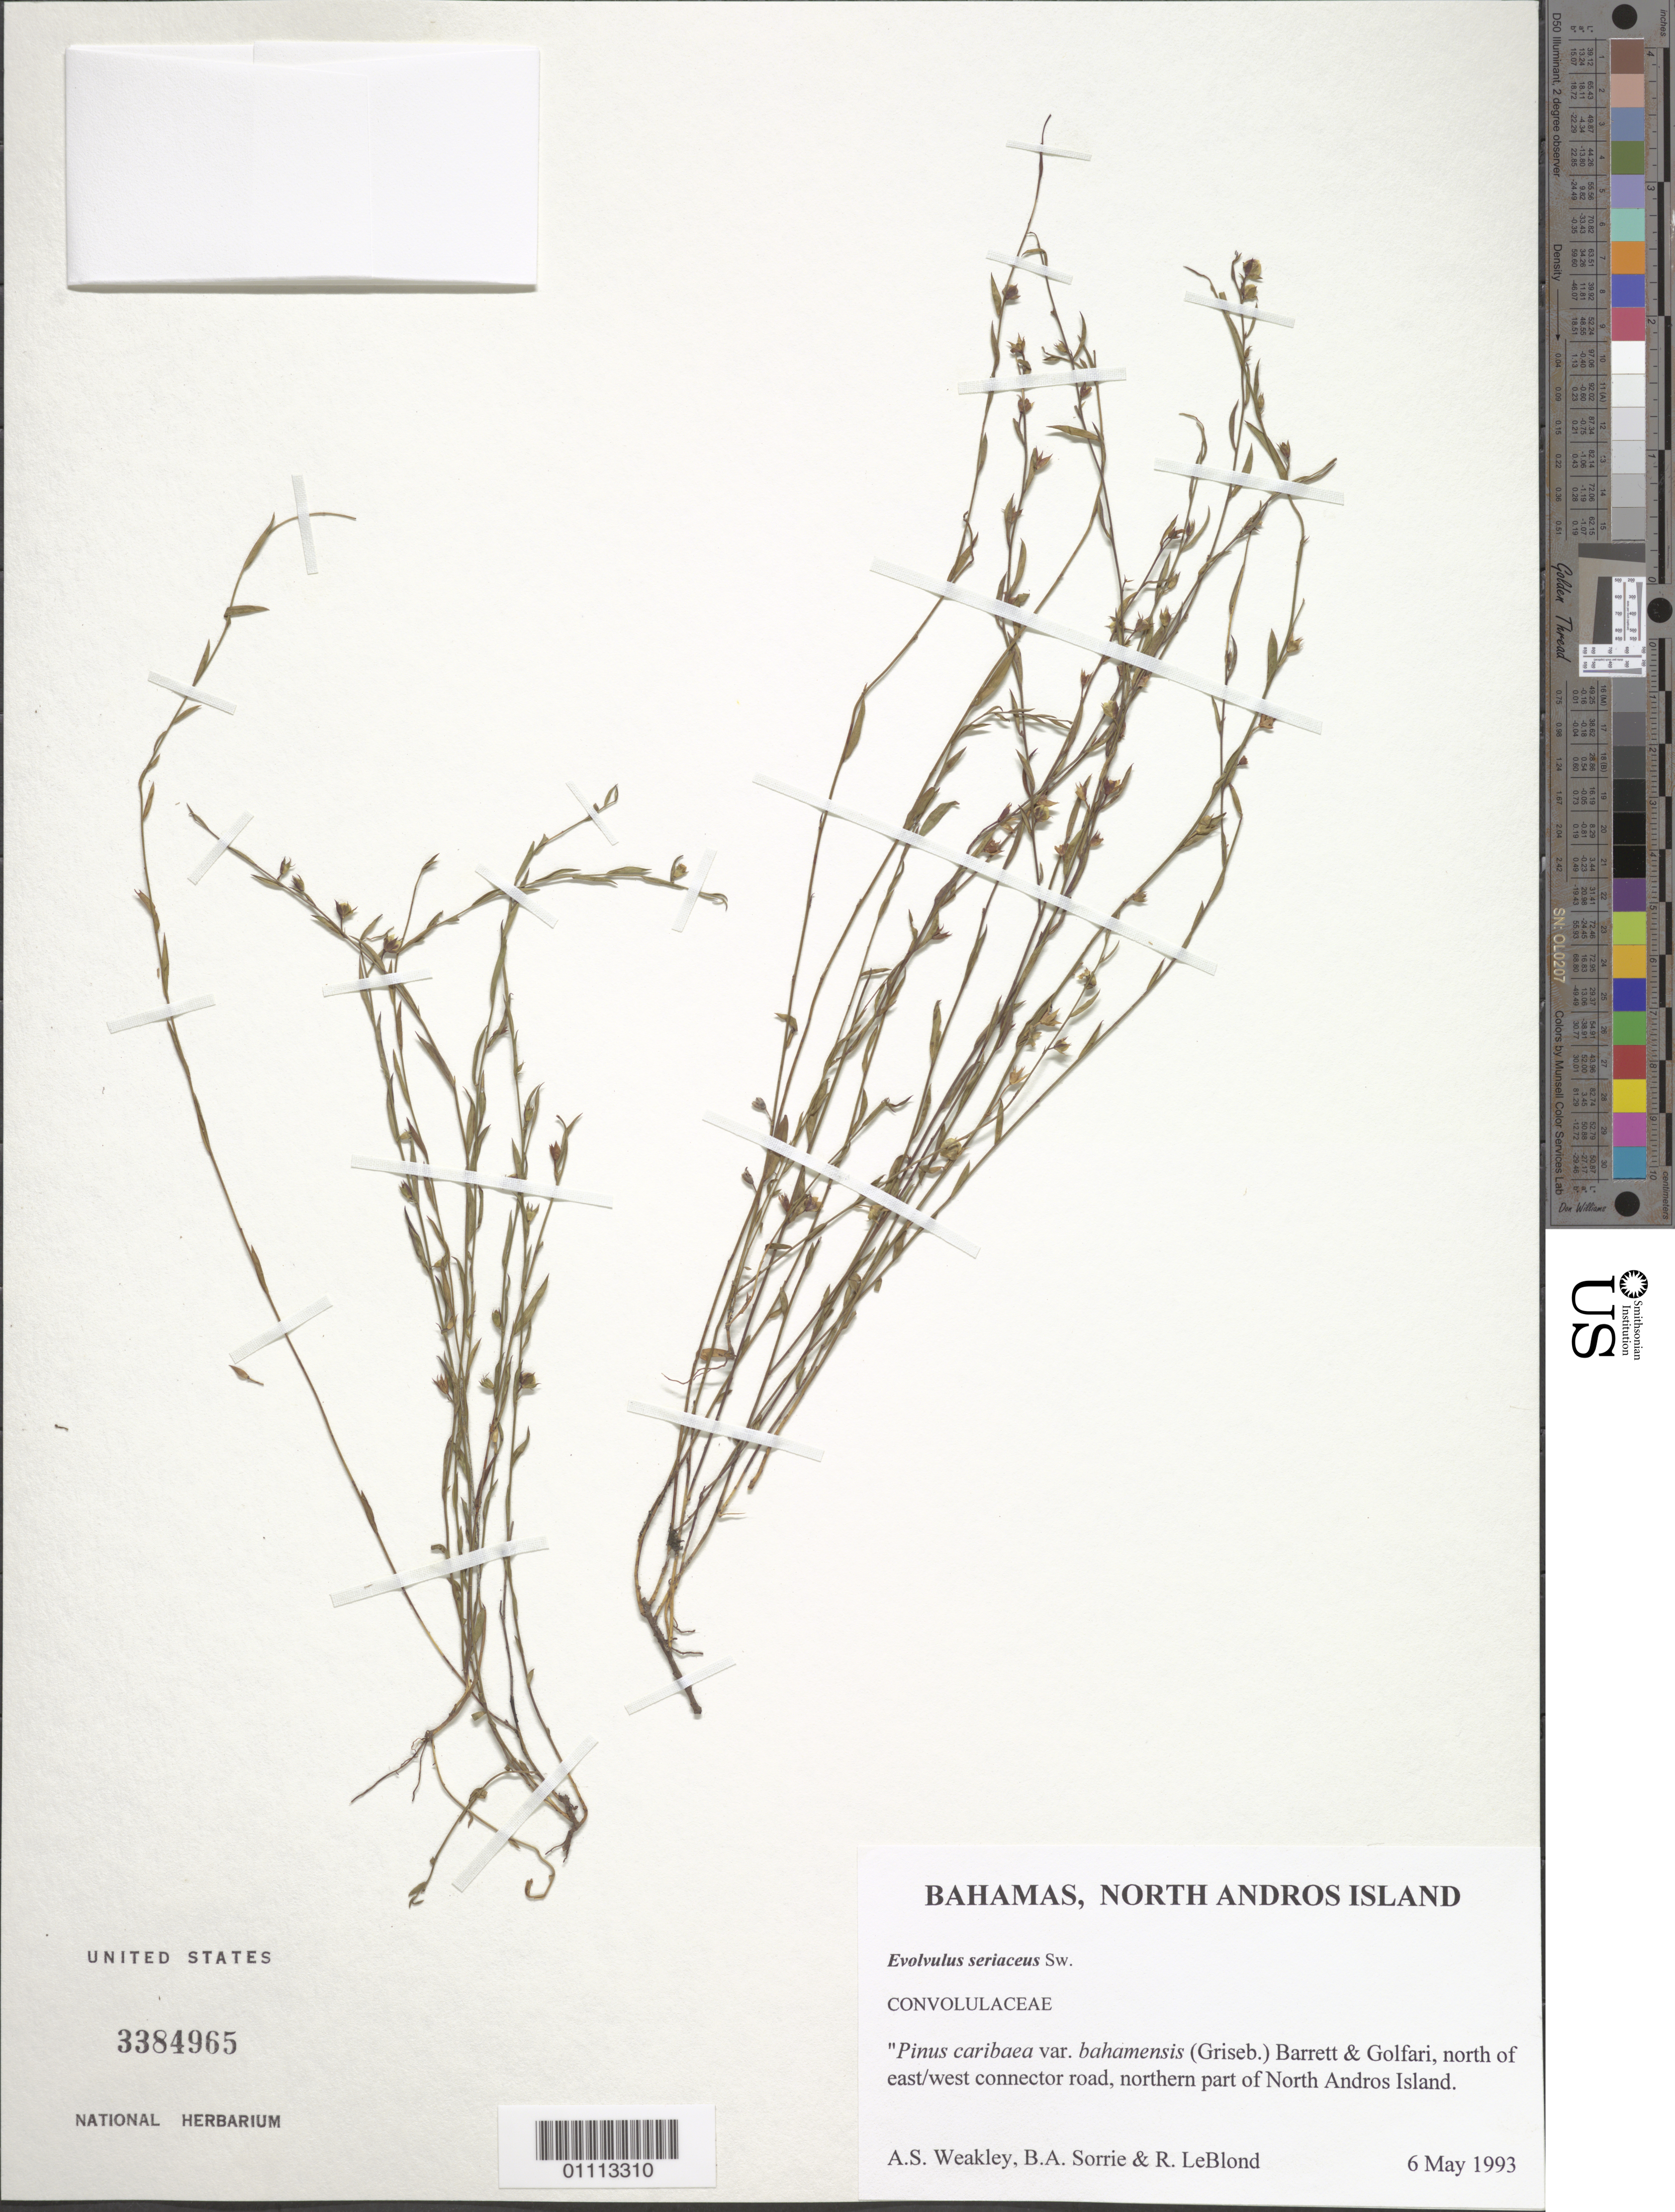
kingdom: Plantae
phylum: Tracheophyta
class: Magnoliopsida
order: Solanales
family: Convolvulaceae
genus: Evolvulus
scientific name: Evolvulus sericeus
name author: Sw.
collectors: A. S. Weakley, B. Sorrie & R. J. LeBlond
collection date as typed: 06 May 1993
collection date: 1993-05-06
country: Bahamas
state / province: North Andros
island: Andros I.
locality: N of E/W connector road, northern part of North Andros Island.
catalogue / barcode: US 3384965